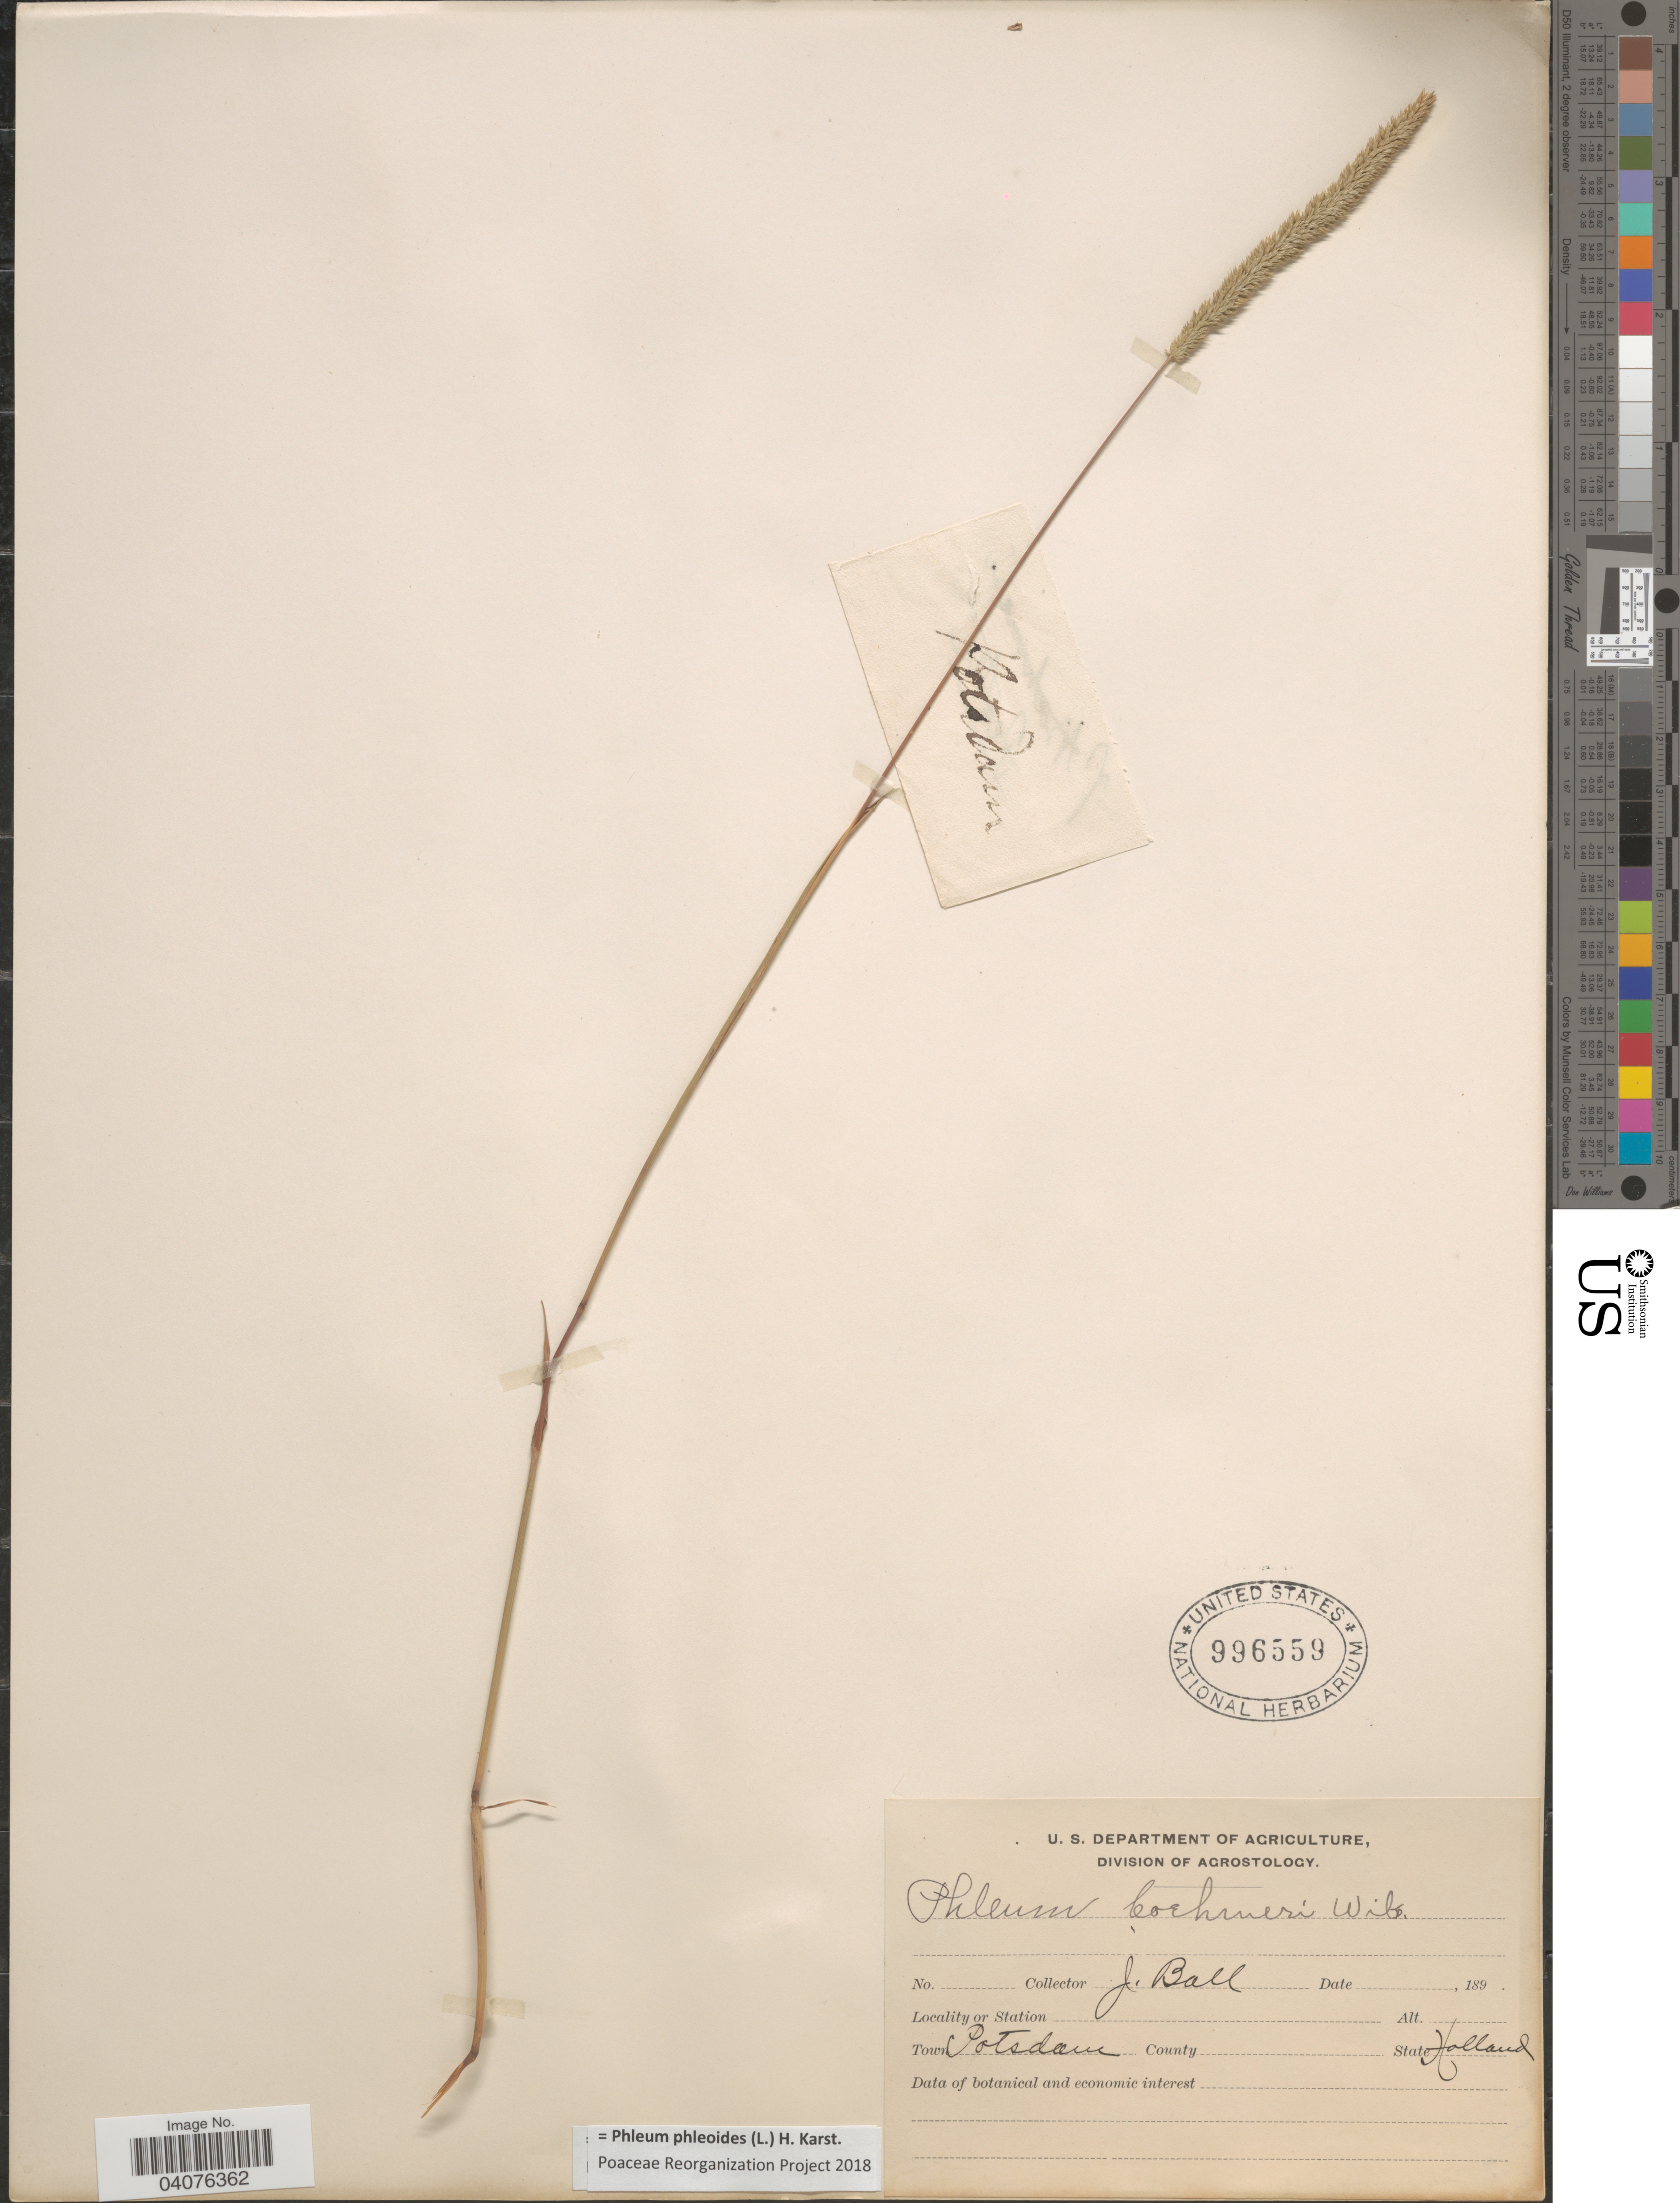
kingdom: Plantae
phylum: Tracheophyta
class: Liliopsida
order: Poales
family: Poaceae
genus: Phleum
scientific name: Phleum phleoides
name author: (L.) H. Karst.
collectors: J. Ball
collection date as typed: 189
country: Netherlands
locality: Town Potsdam. Holland.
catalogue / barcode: US 996559